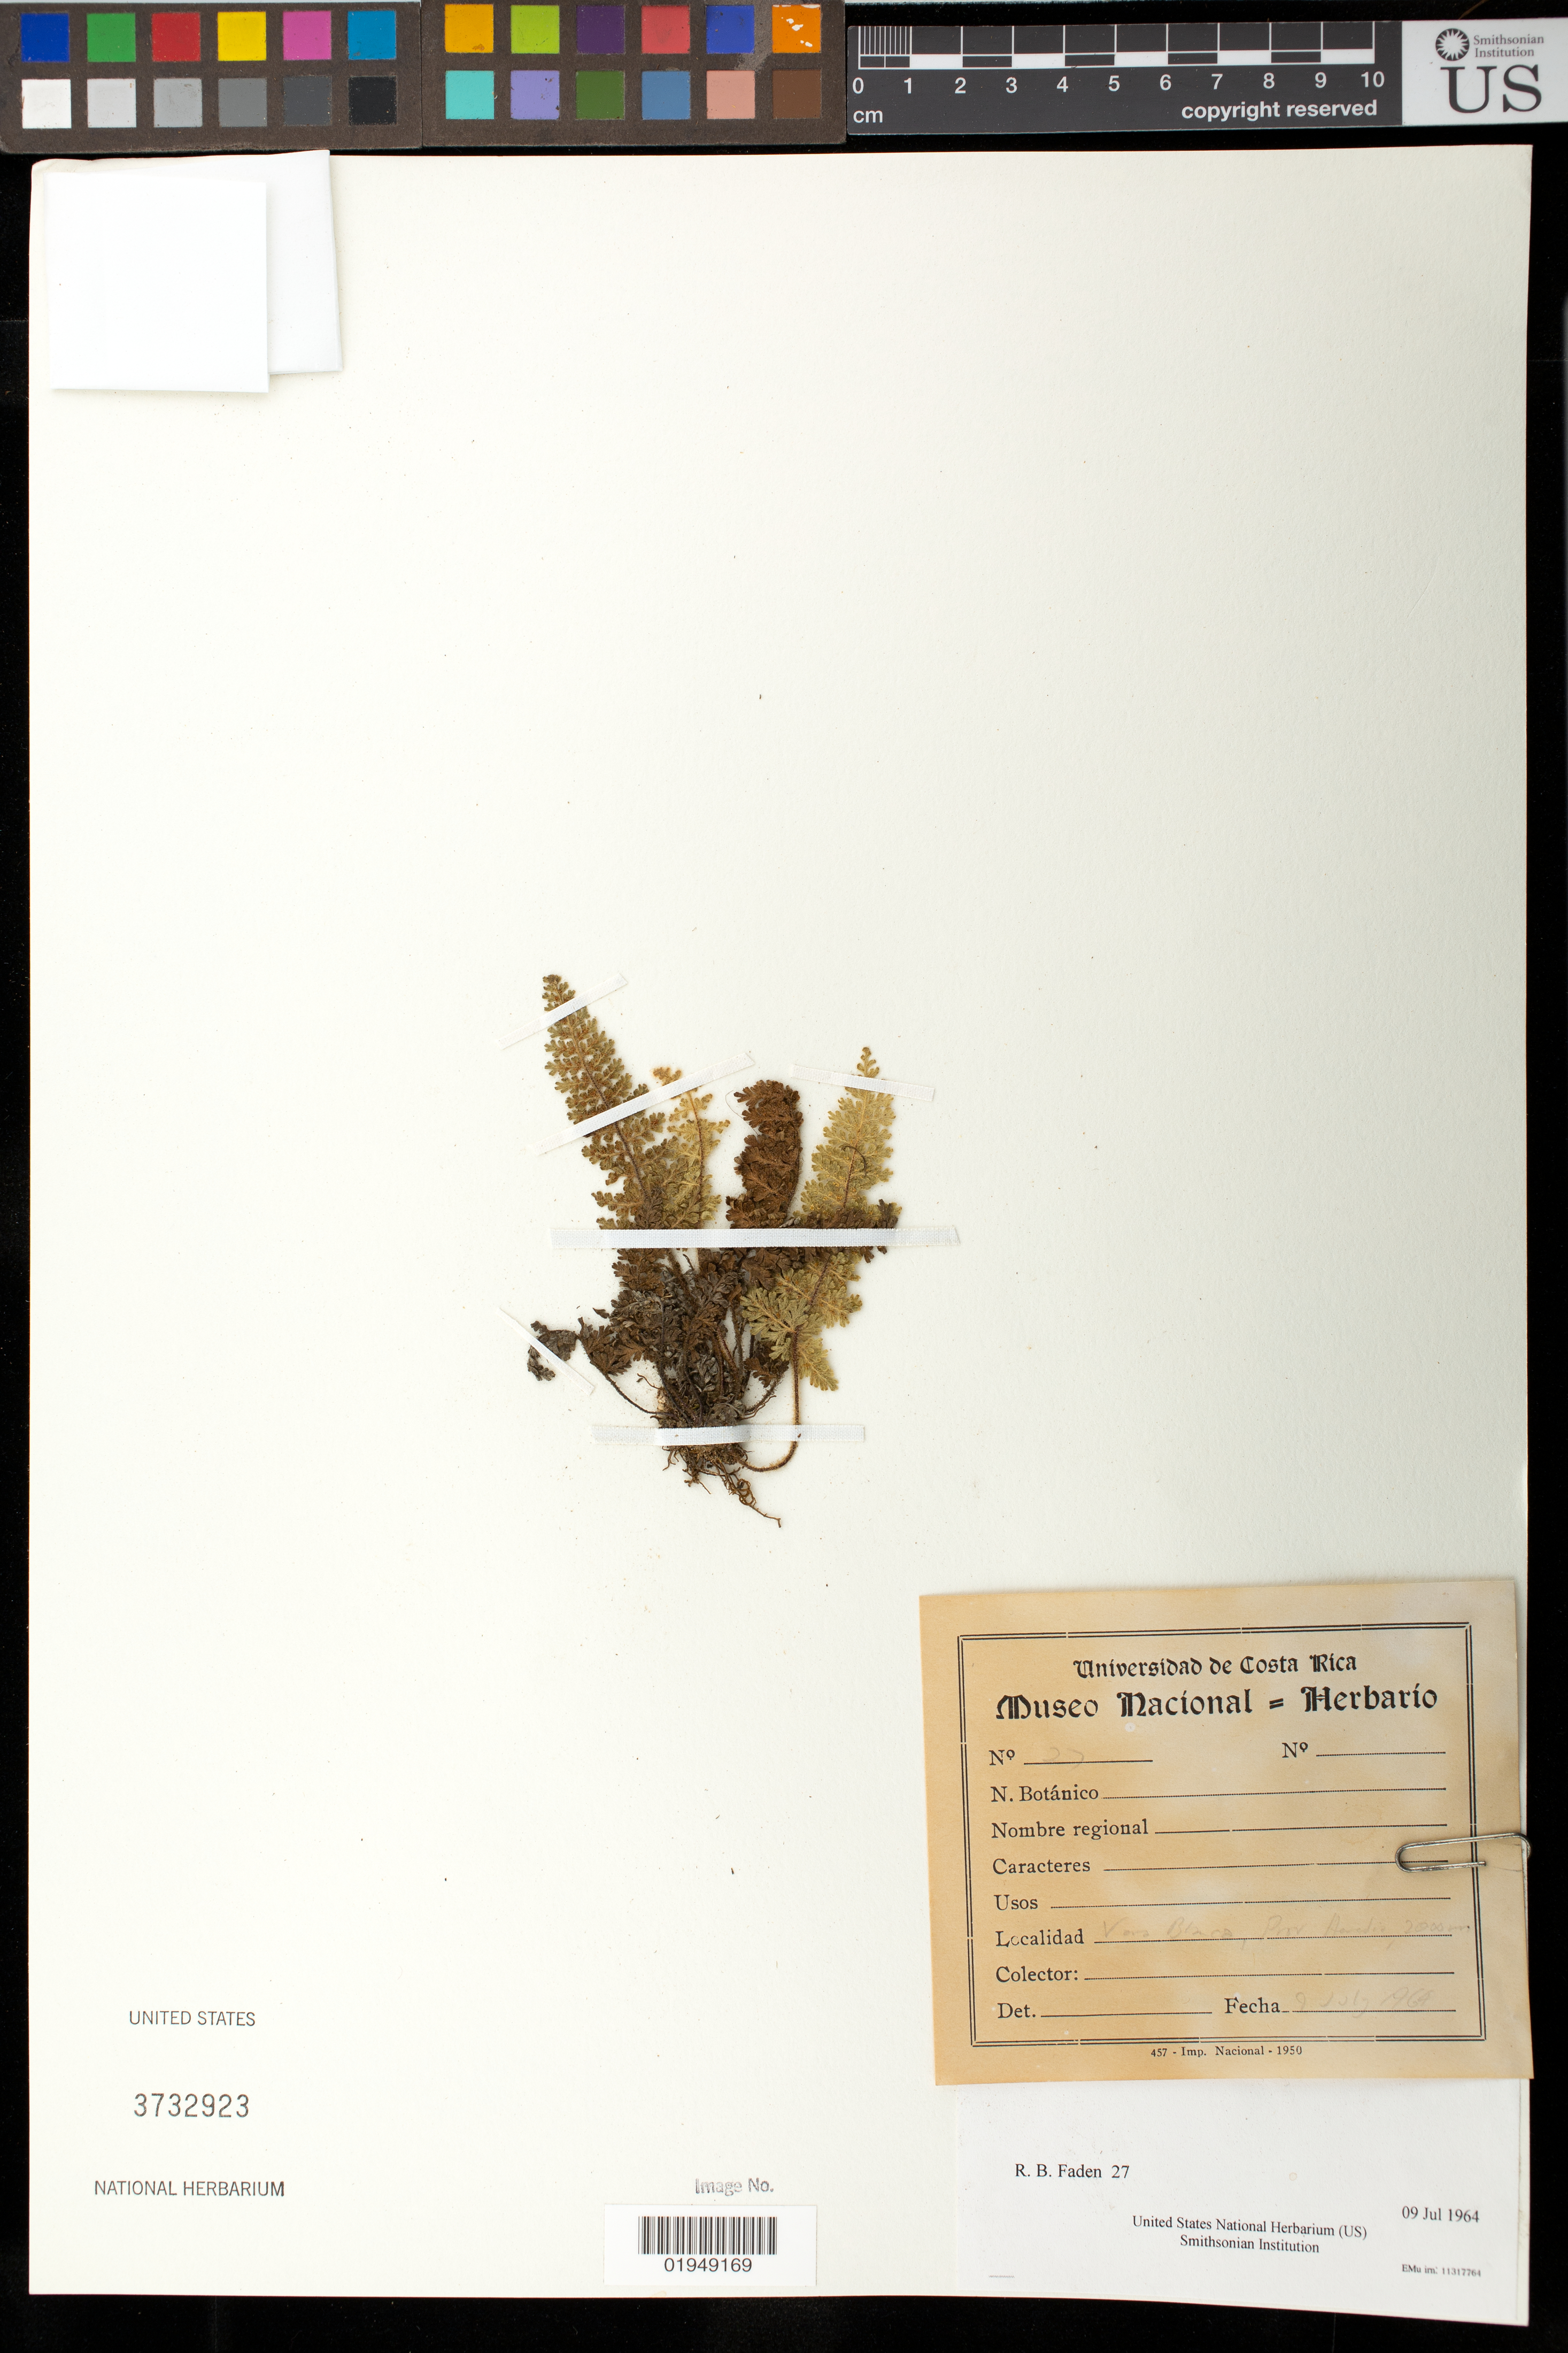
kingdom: Plantae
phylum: Tracheophyta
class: Polypodiopsida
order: Polypodiales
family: Pteridaceae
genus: Jamesonia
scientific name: Jamesonia congesta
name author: (Christ) Christenh.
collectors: R. B. Faden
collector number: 27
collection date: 1964-07-09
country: Costa Rica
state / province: Heredia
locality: Vara Blanca.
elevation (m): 2000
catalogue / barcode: US 3732923